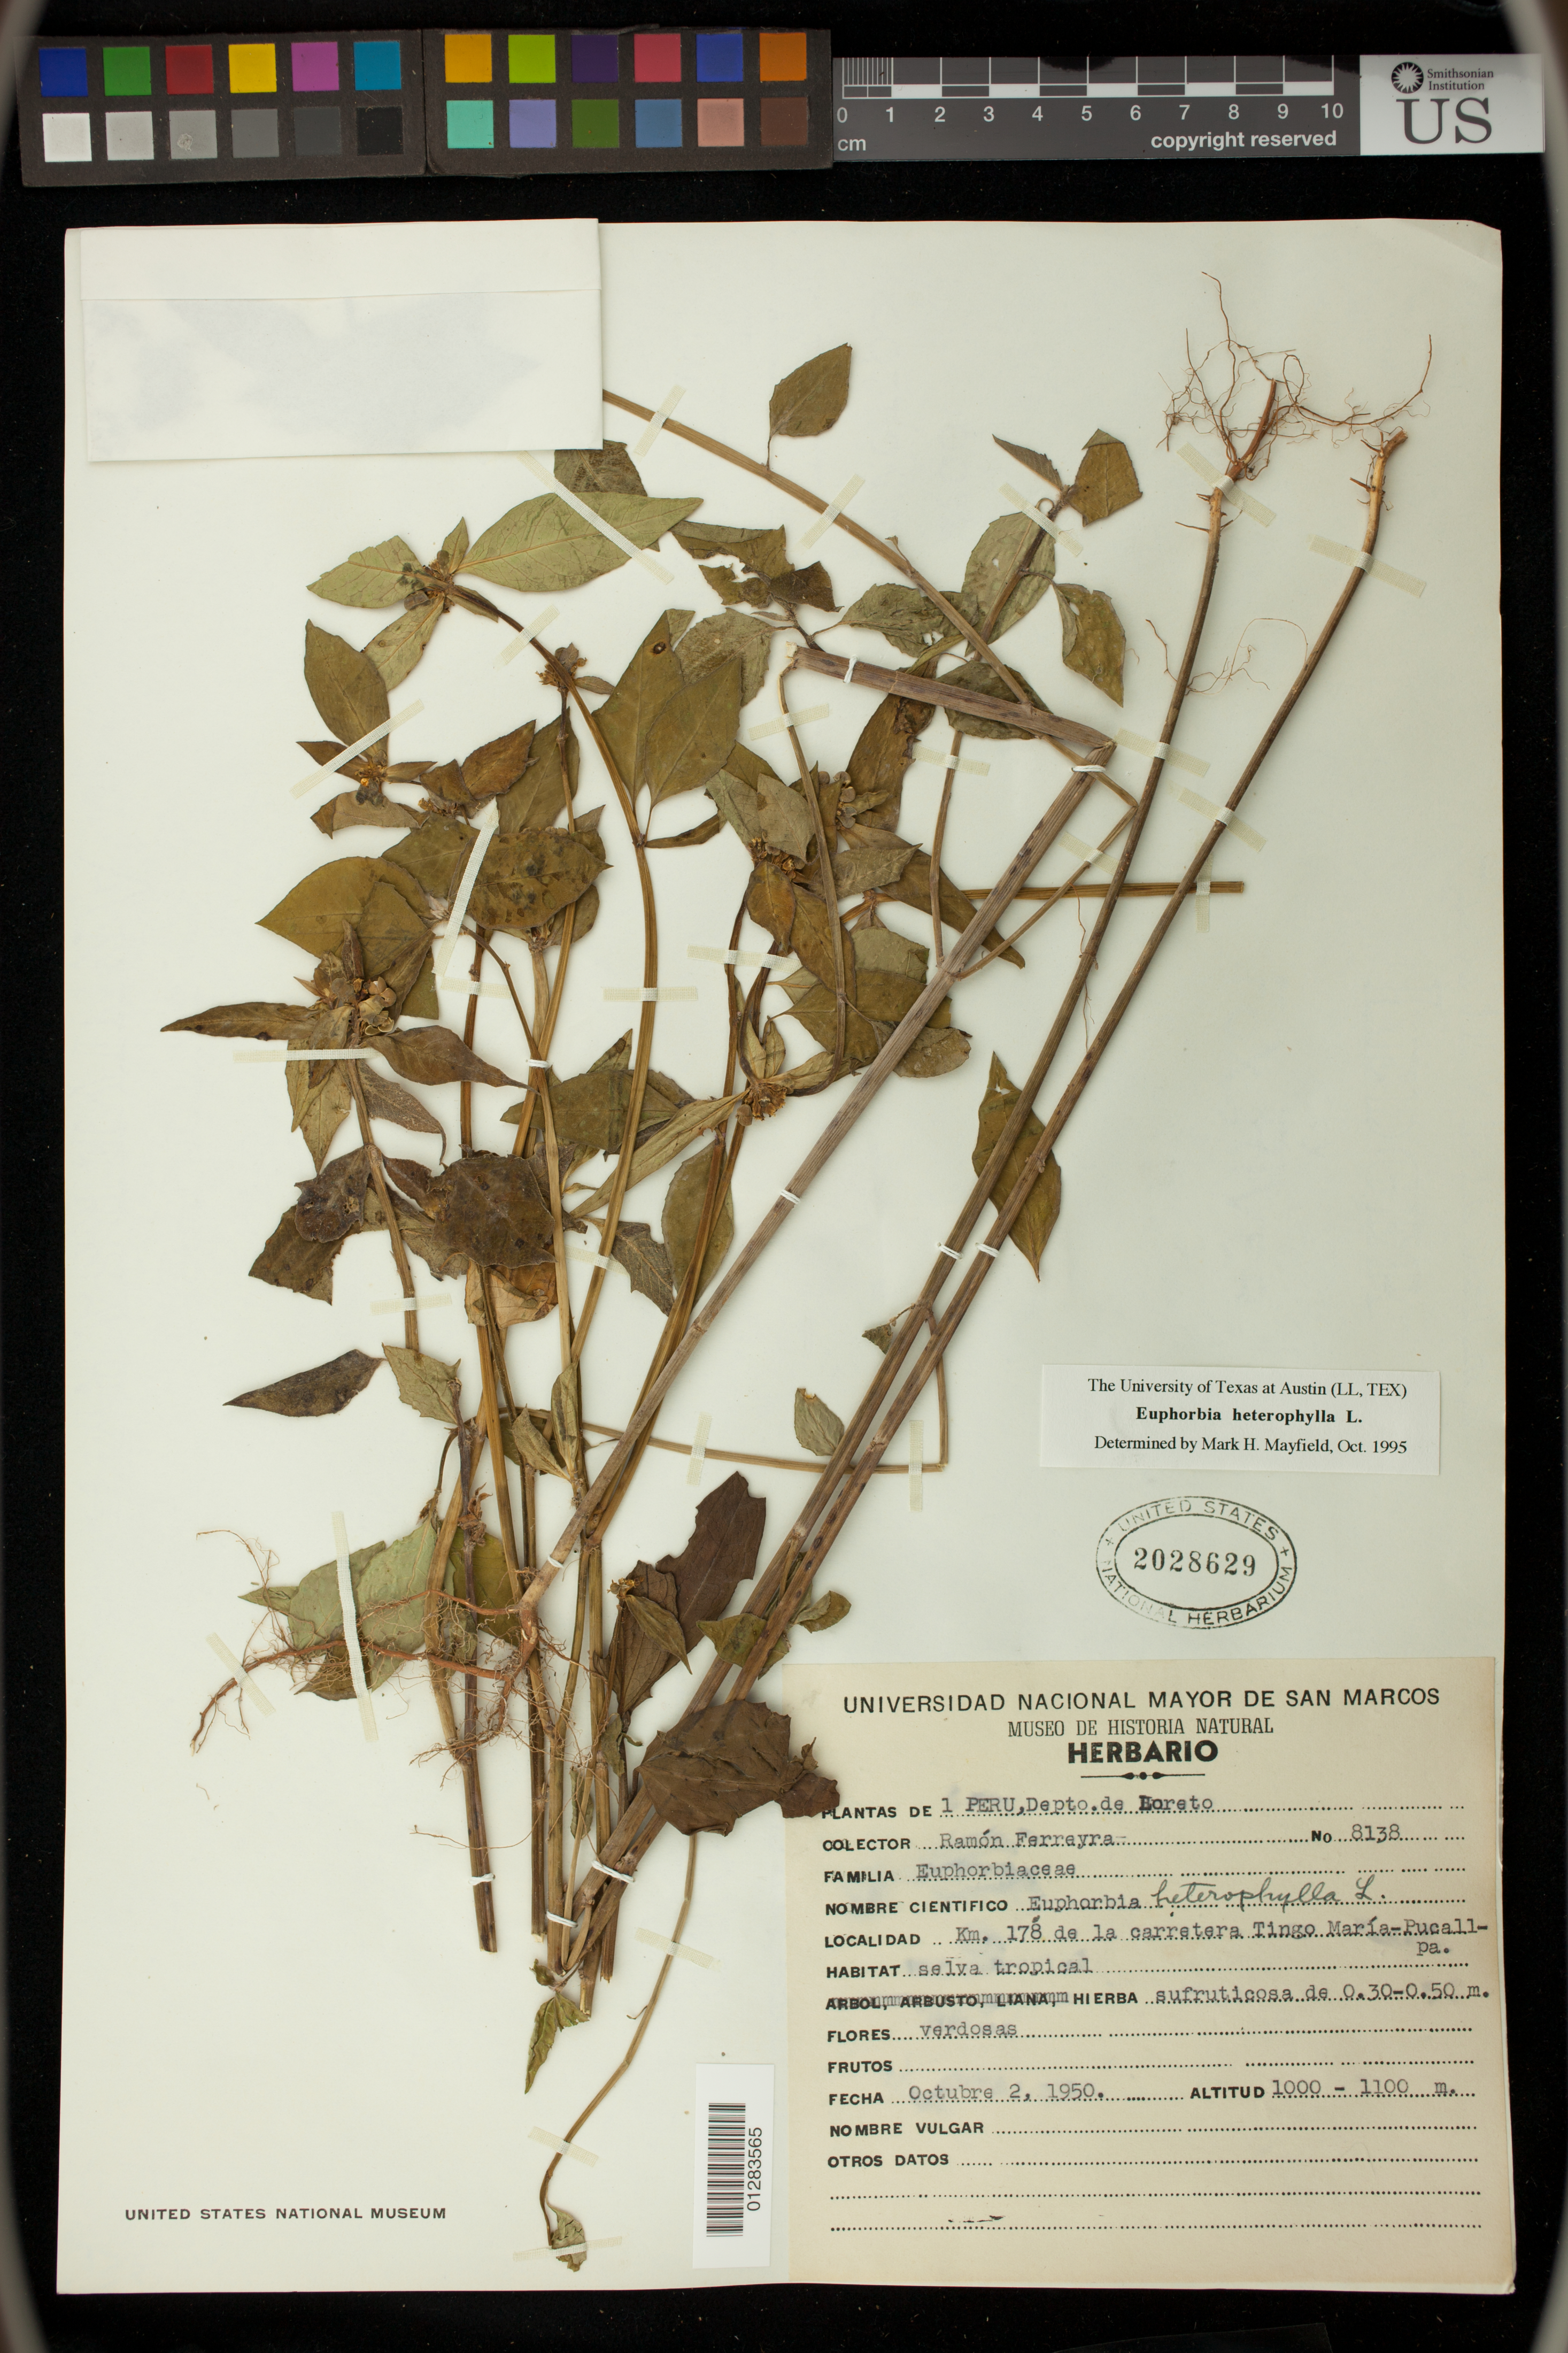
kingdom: Plantae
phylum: Tracheophyta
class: Magnoliopsida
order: Malpighiales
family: Euphorbiaceae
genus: Euphorbia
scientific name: Euphorbia heterophylla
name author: L.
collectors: R. A. Ferreyra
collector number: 8138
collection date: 1950-10-02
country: Peru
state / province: Loreto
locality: Km 178 de la carretera Tingo María-Pucallpa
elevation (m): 1000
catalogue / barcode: US 2028629